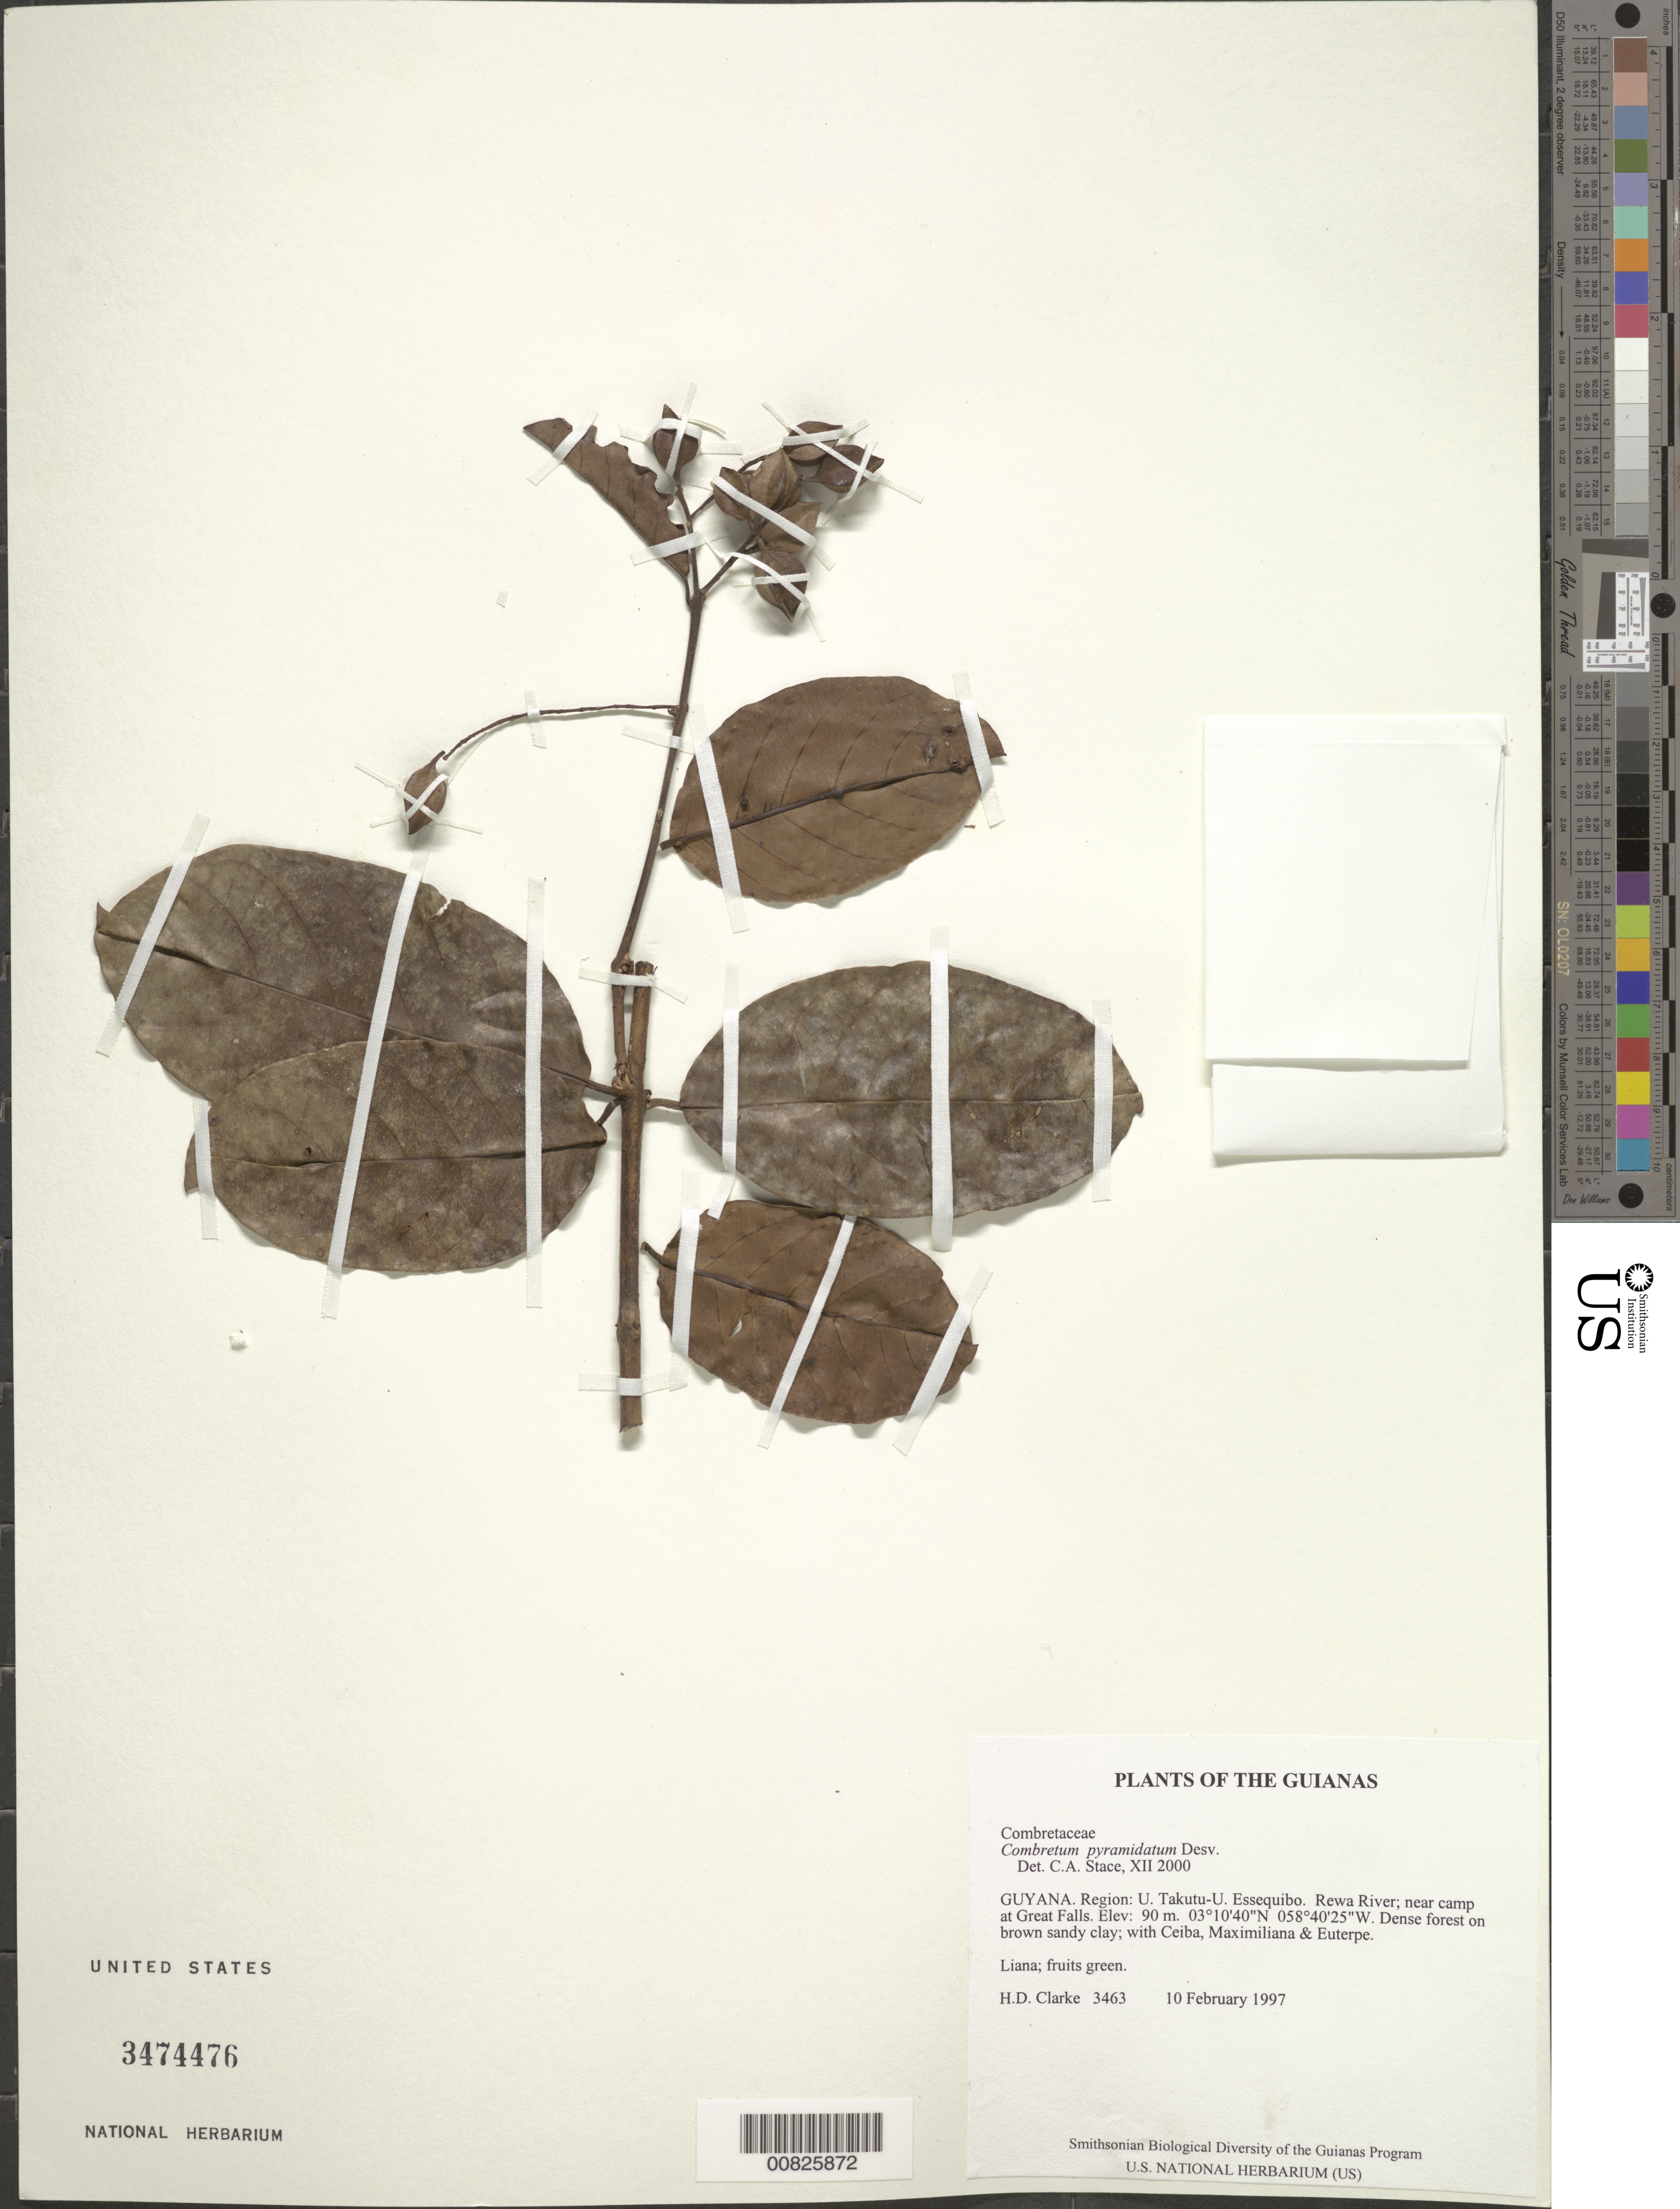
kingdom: Plantae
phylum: Tracheophyta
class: Magnoliopsida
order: Myrtales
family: Combretaceae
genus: Combretum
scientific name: Combretum pyramidatum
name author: Desv.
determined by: Stace, C. A.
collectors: H. D. Clarke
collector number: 3463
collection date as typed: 10 February 1997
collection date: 1997-02-10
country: Guyana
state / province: U. Takutu-U. Essequibo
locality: Rewa River; near camp at Great Falls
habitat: Dense forest on brown sandy clay; with Ceiba, Maximiliana & Euterpe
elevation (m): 90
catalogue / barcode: US 3474476